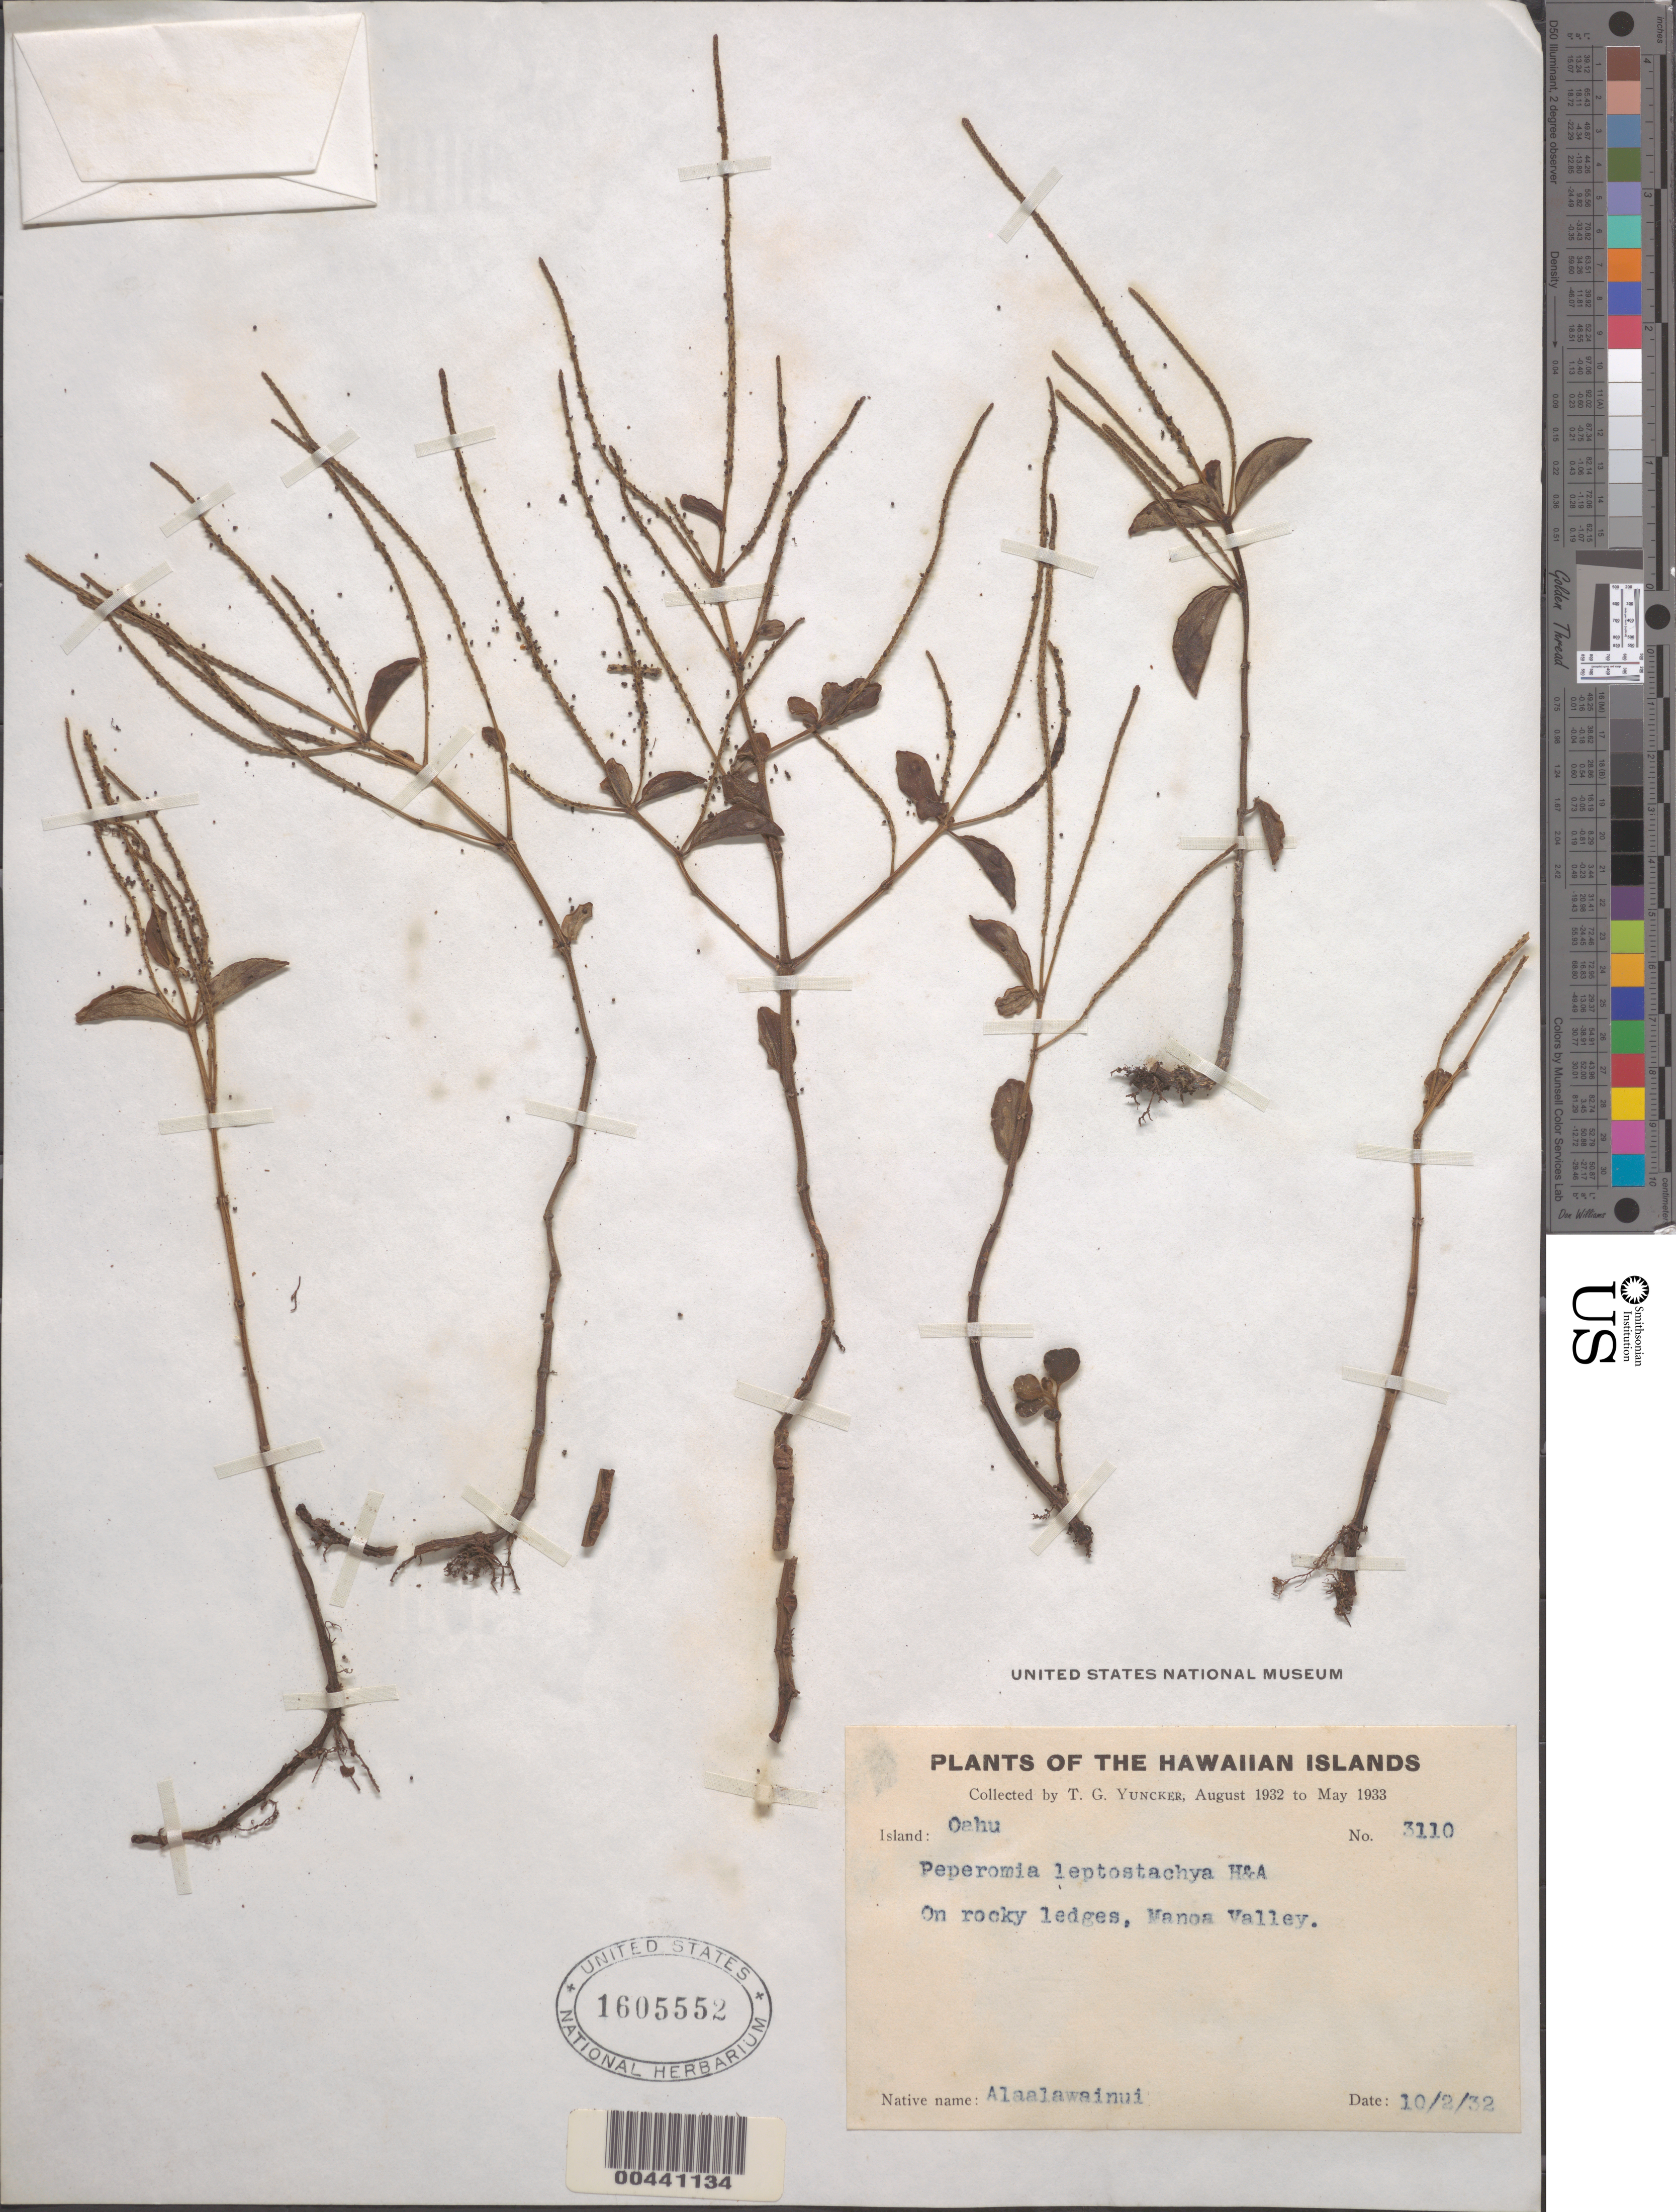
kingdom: Plantae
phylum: Tracheophyta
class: Magnoliopsida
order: Piperales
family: Piperaceae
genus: Peperomia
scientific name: Peperomia leptostachya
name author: Hook. & Arn.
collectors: T. G. Yuncker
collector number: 3110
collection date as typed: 2 Oct 1932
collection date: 1932-10-02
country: United States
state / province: Hawaii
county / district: Honolulu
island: Oahu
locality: Manoa Valley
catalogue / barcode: US 1605552